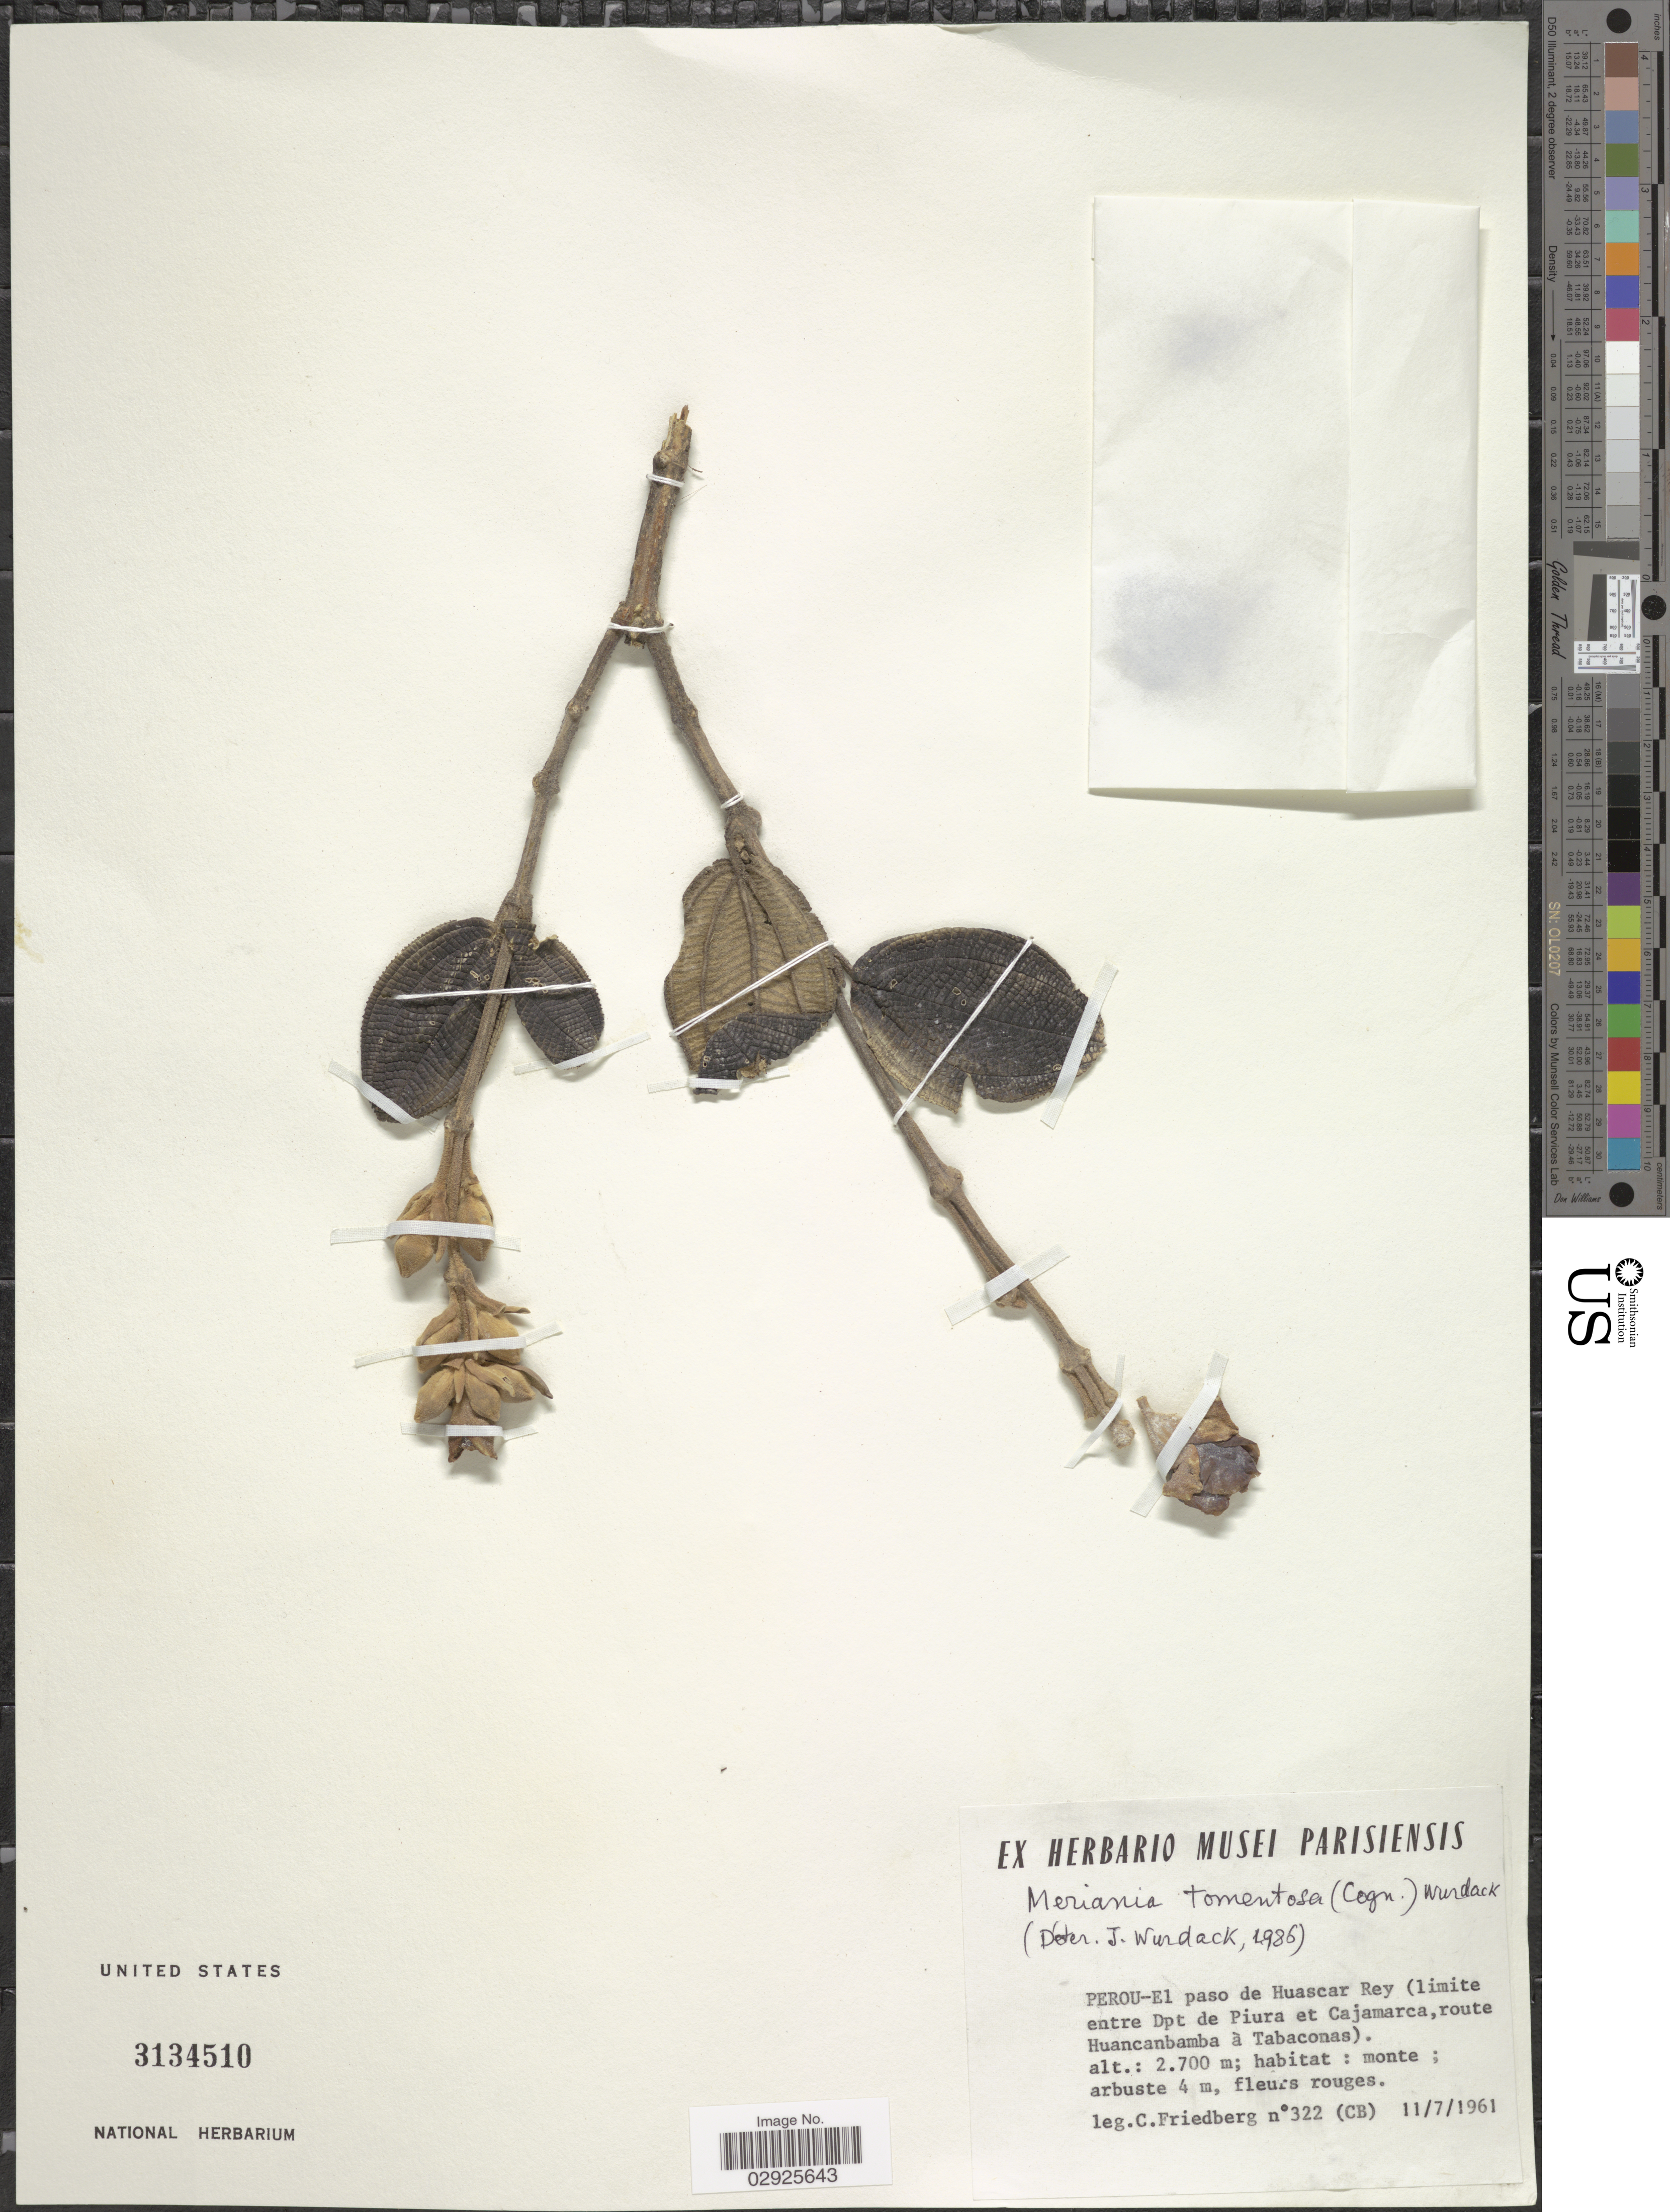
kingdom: Plantae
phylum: Tracheophyta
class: Magnoliopsida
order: Myrtales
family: Melastomataceae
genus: Meriania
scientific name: Meriania tomentosa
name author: (Cogn.) Wurdack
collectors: C. Friedberg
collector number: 322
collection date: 1961-07-11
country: Peru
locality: Perou-El paso de Huascar Rey (limite entre Dpt de Piura et Cajamarca, route Huancanbamba à Tabaconas.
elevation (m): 2700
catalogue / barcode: US 3134510